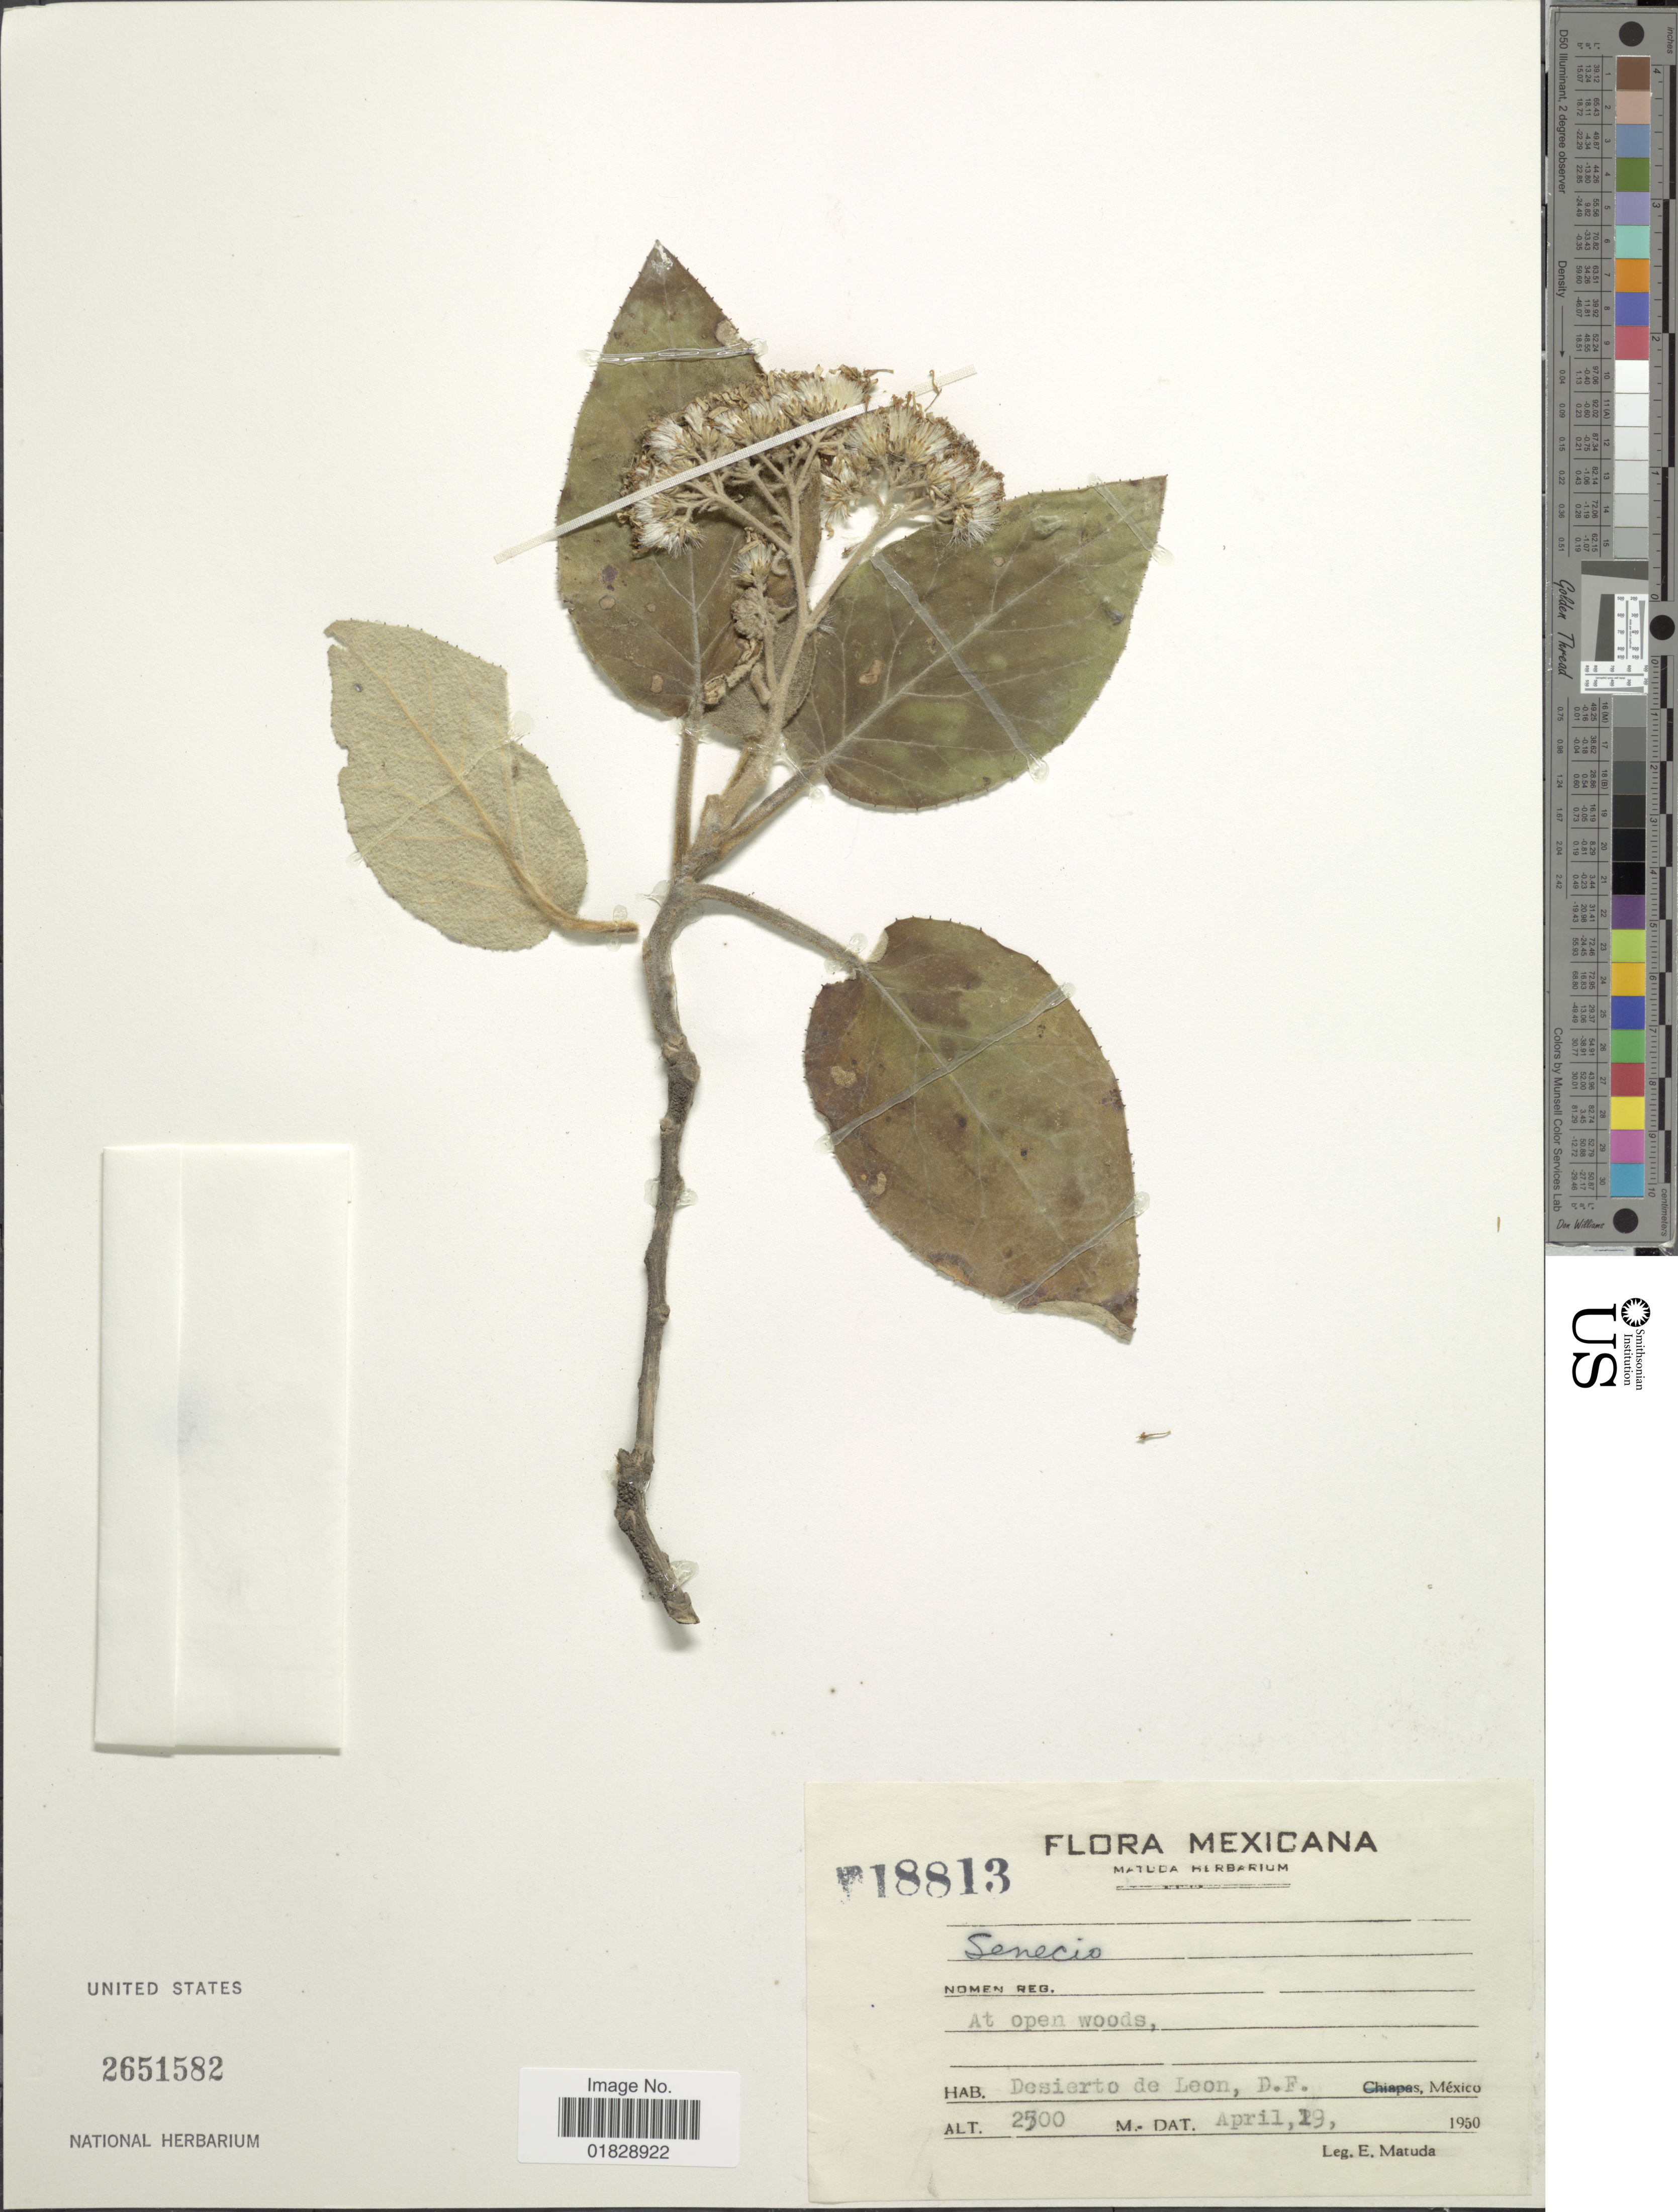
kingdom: Plantae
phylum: Tracheophyta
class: Magnoliopsida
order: Asterales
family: Asteraceae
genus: Roldana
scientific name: Roldana barba-johannis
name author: (DC.) H. Rob. & Brettell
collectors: E. Matuda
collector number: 18813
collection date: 1950-04-19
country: Mexico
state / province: Distrito Federal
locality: Desierto de Leon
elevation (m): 2500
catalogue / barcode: US 2651582